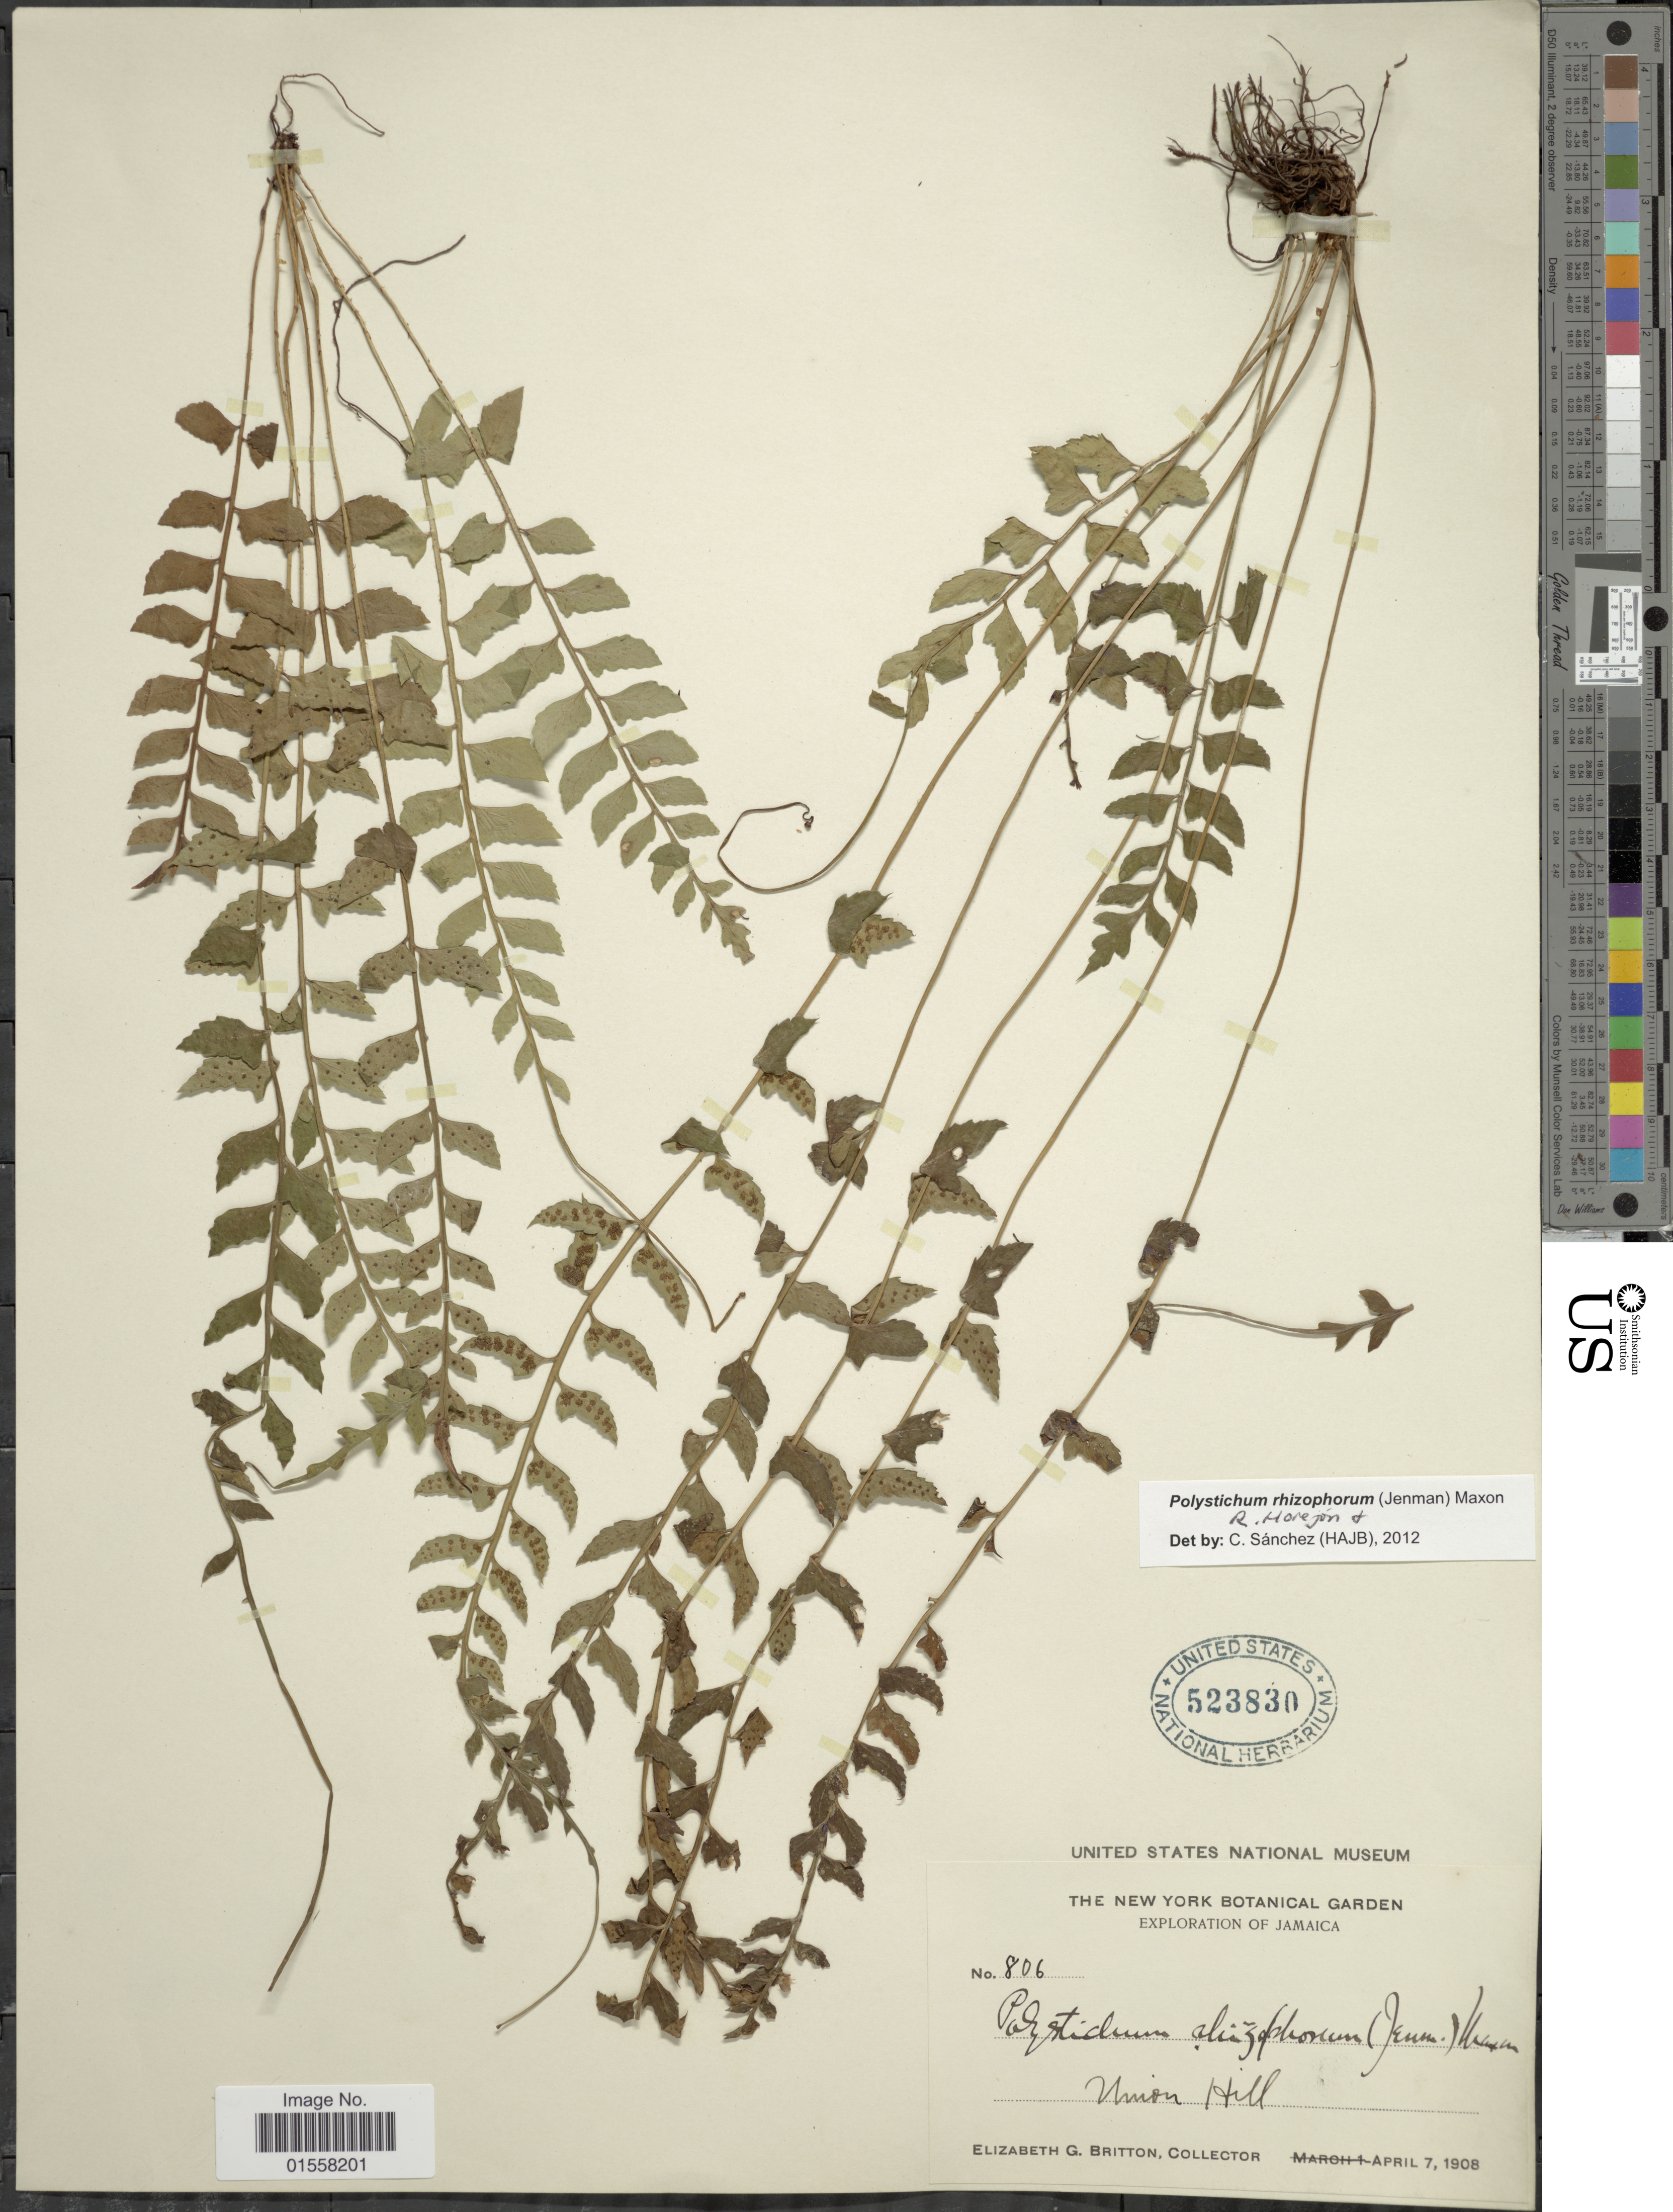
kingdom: Plantae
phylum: Tracheophyta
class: Polypodiopsida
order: Polypodiales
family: Dryopteridaceae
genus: Polystichum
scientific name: Polystichum rhizophorum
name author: (Jenman) Maxon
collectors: E. G. Britton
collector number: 806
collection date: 1908-04-07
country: Jamaica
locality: Jamaica, Union Hill.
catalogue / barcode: US 523830